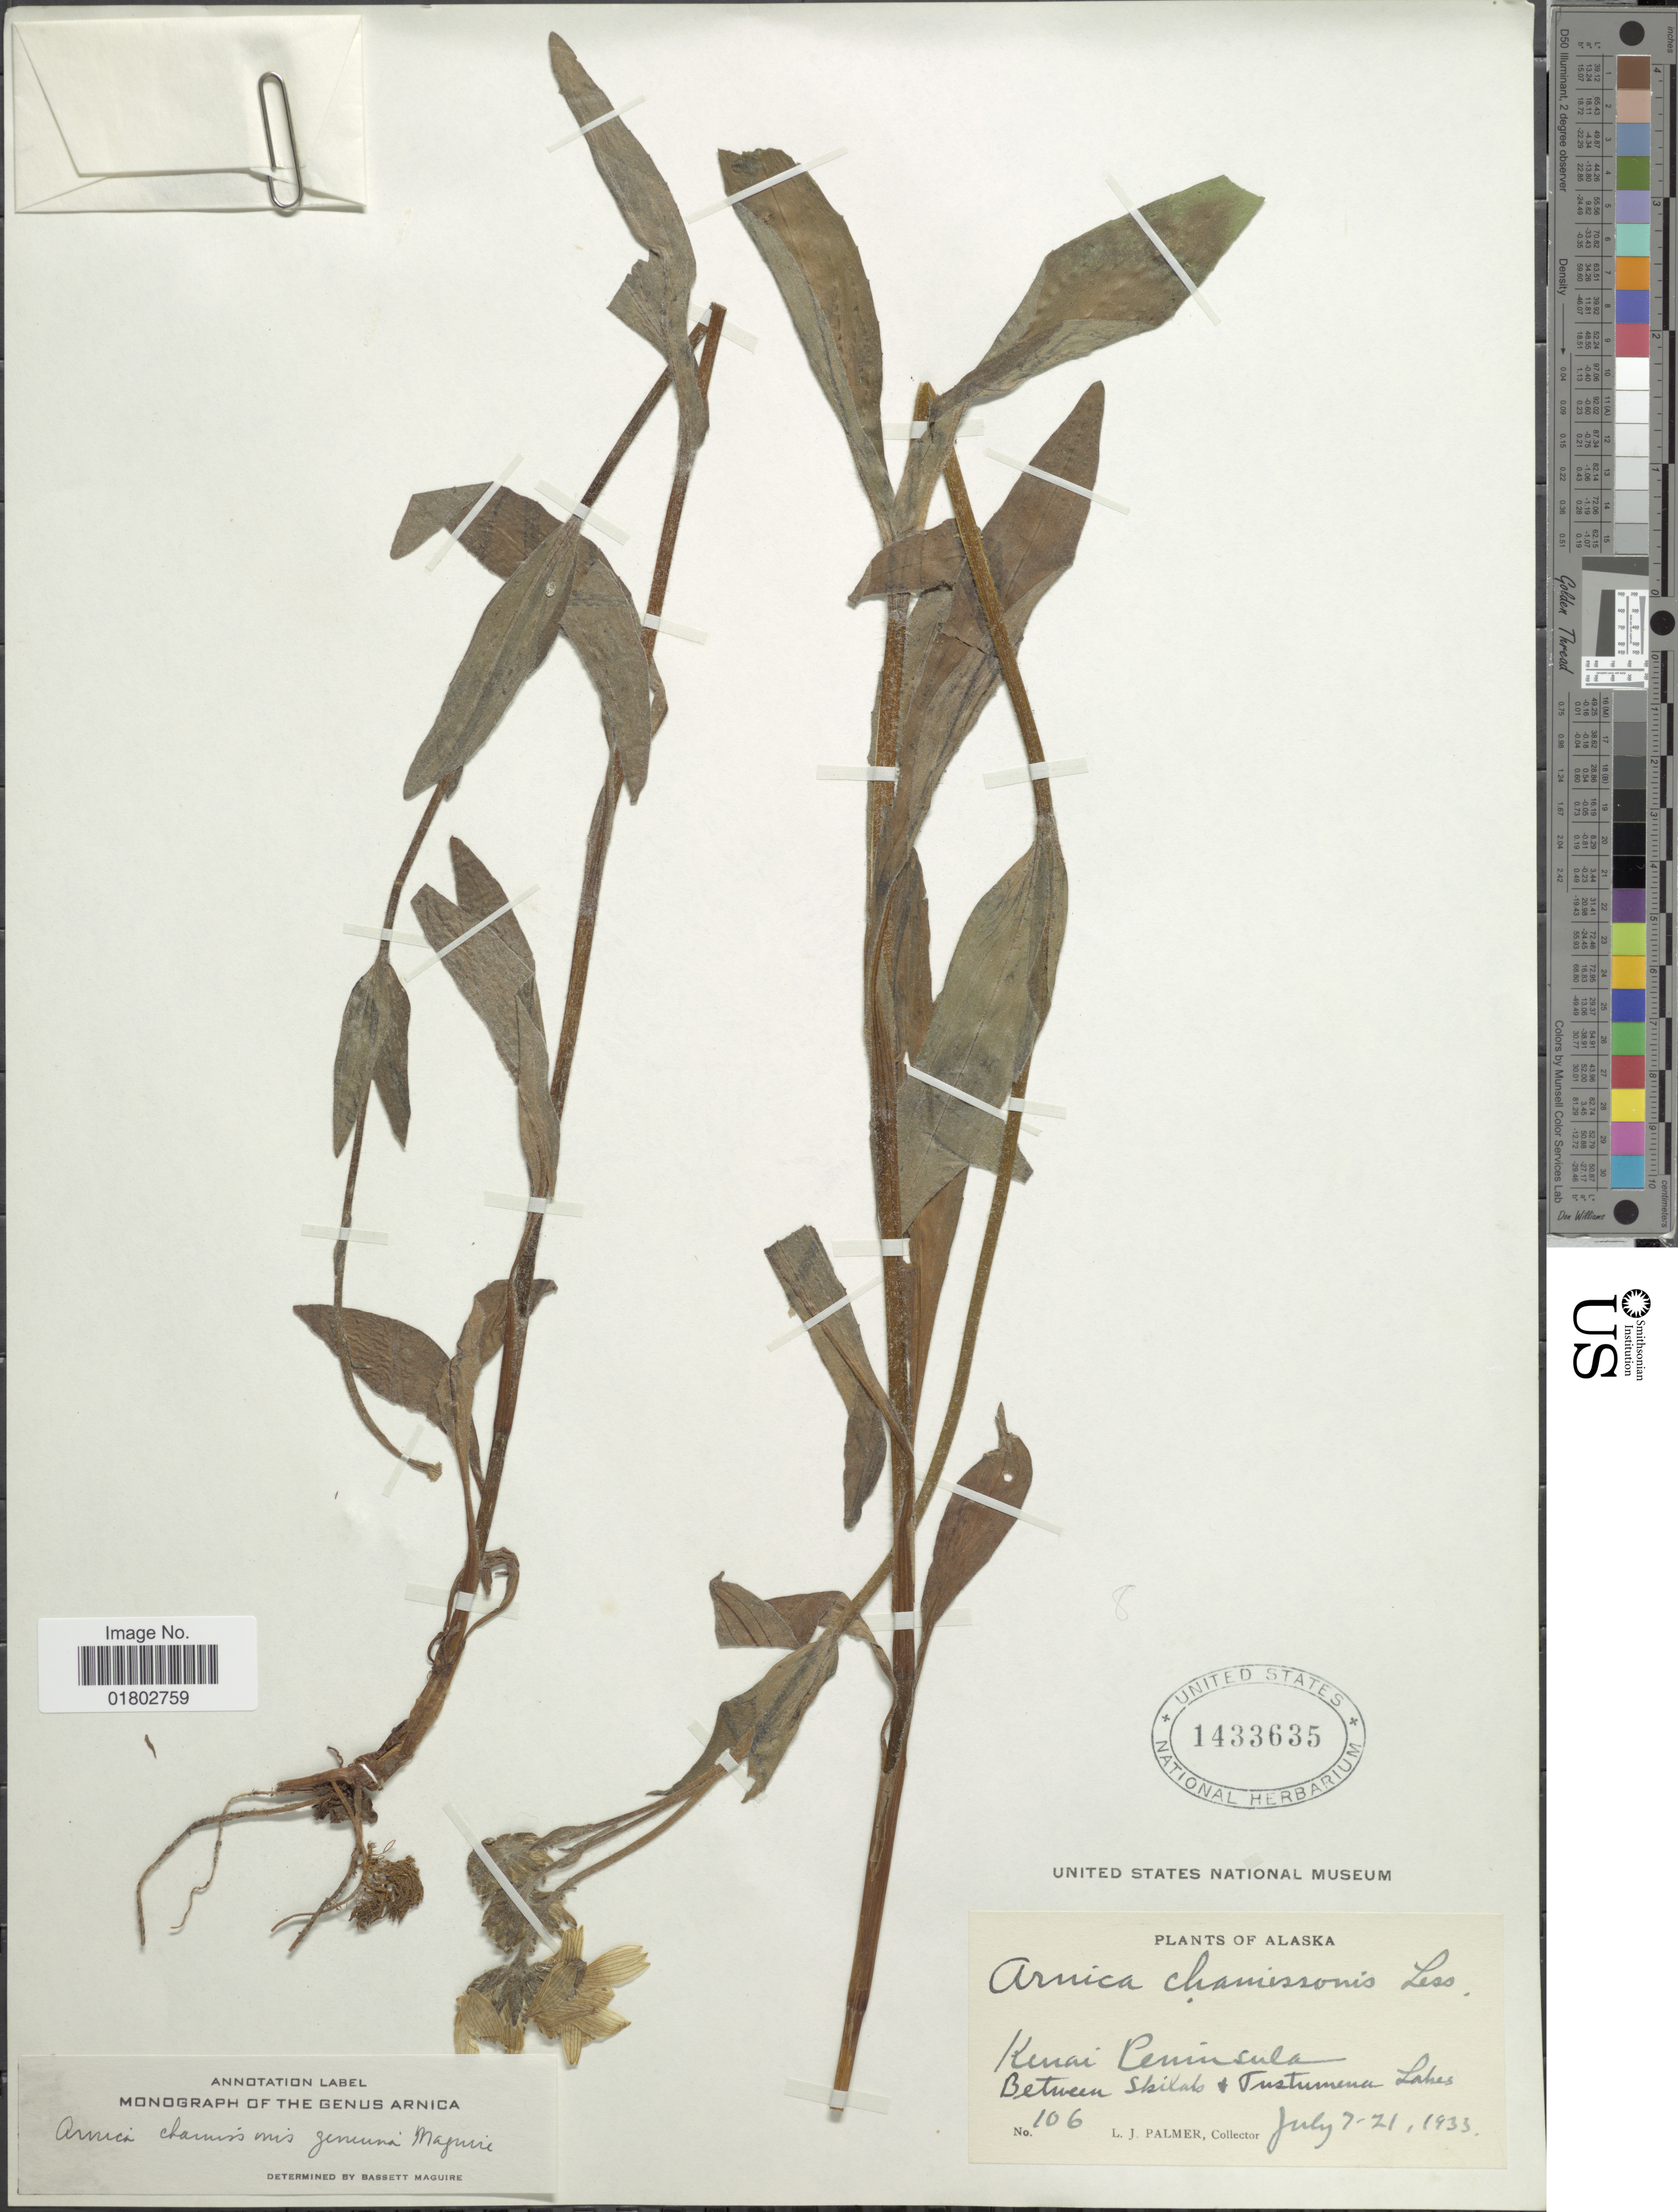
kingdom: Plantae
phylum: Tracheophyta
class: Magnoliopsida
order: Asterales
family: Asteraceae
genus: Arnica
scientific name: Arnica chamissonis subsp. genuina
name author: Maguire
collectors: L. J. Palmer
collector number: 106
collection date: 1933-07-07/1933-07-21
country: United States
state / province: Alaska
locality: Kenai Peninsula, Between Skilak + Tustumena Lakes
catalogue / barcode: US 1433635